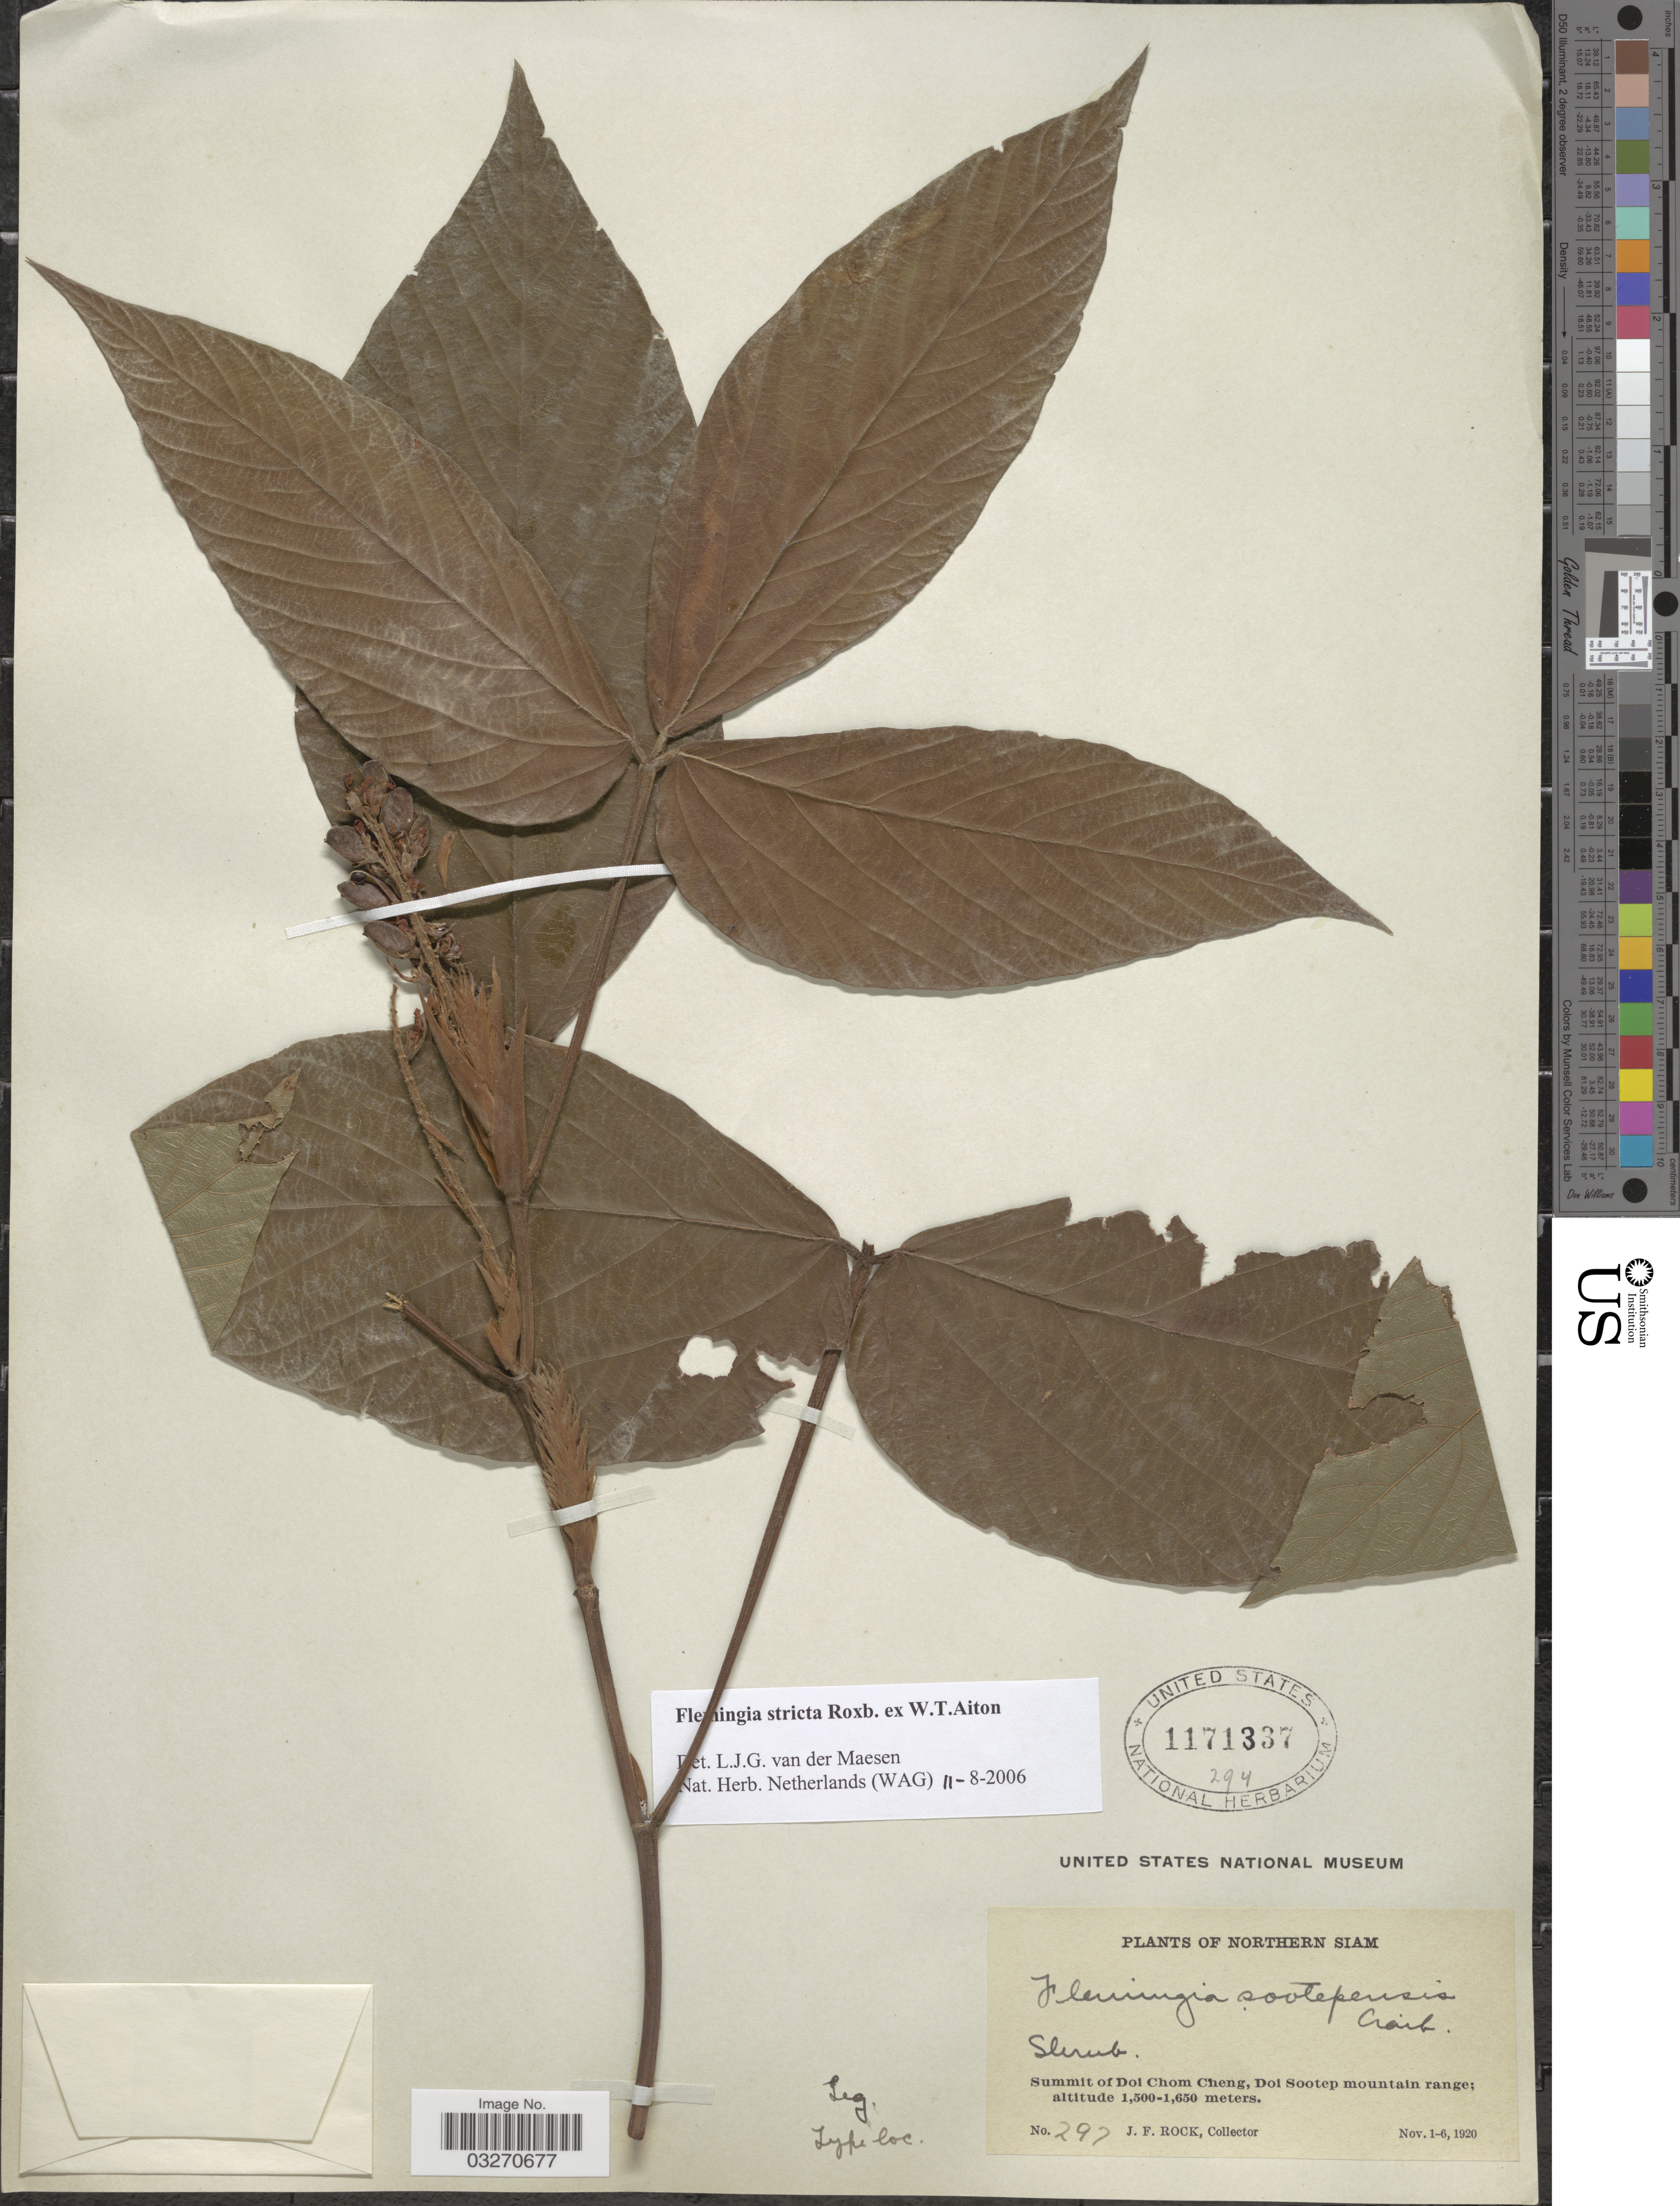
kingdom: Plantae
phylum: Tracheophyta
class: Magnoliopsida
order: Fabales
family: Fabaceae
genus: Flemingia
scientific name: Flemingia stricta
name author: Roxb.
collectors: J. Rock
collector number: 297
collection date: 1920-11-01/1920-11-06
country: Thailand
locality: Northern Siam. Summit of Doi Chom Cheng, Doi Sootep mountain range.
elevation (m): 1500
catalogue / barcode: US 1171337